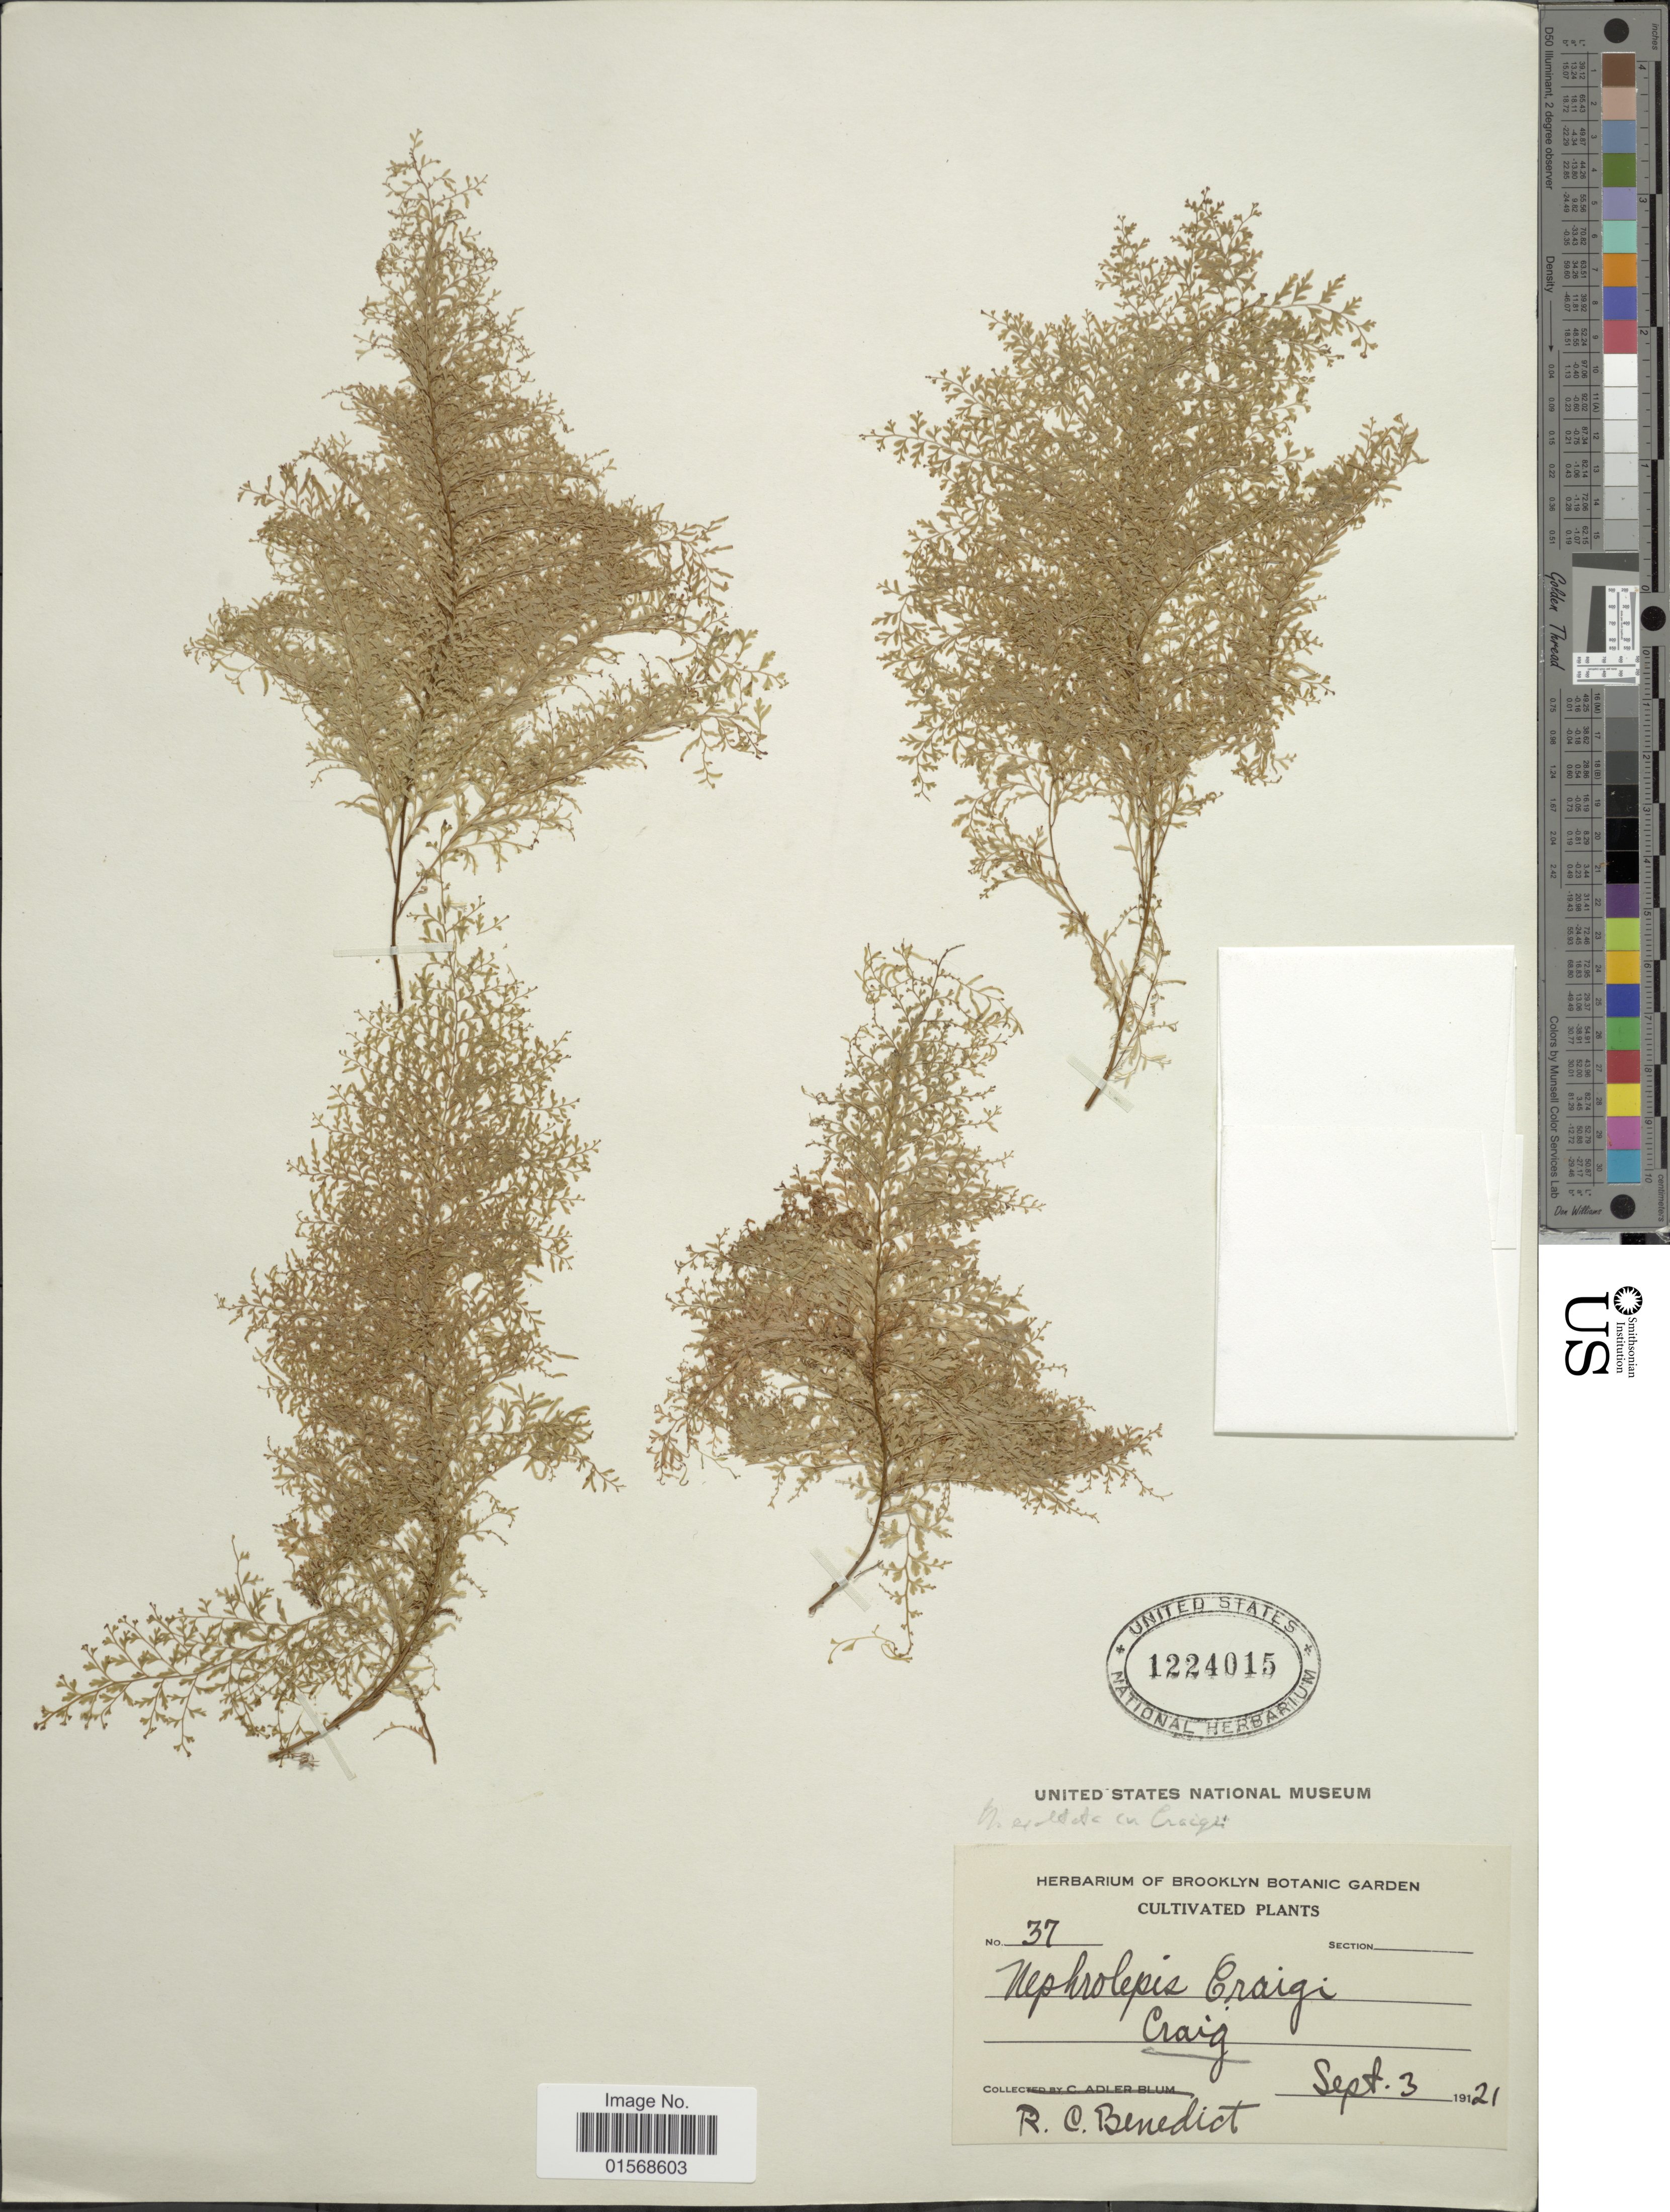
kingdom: Plantae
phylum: Tracheophyta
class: Polypodiopsida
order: Polypodiales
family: Nephrolepidaceae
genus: Nephrolepis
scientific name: Nephrolepis 'Craigii'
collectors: R. C. Benedict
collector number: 37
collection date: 1921-09-03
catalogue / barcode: US 1224015